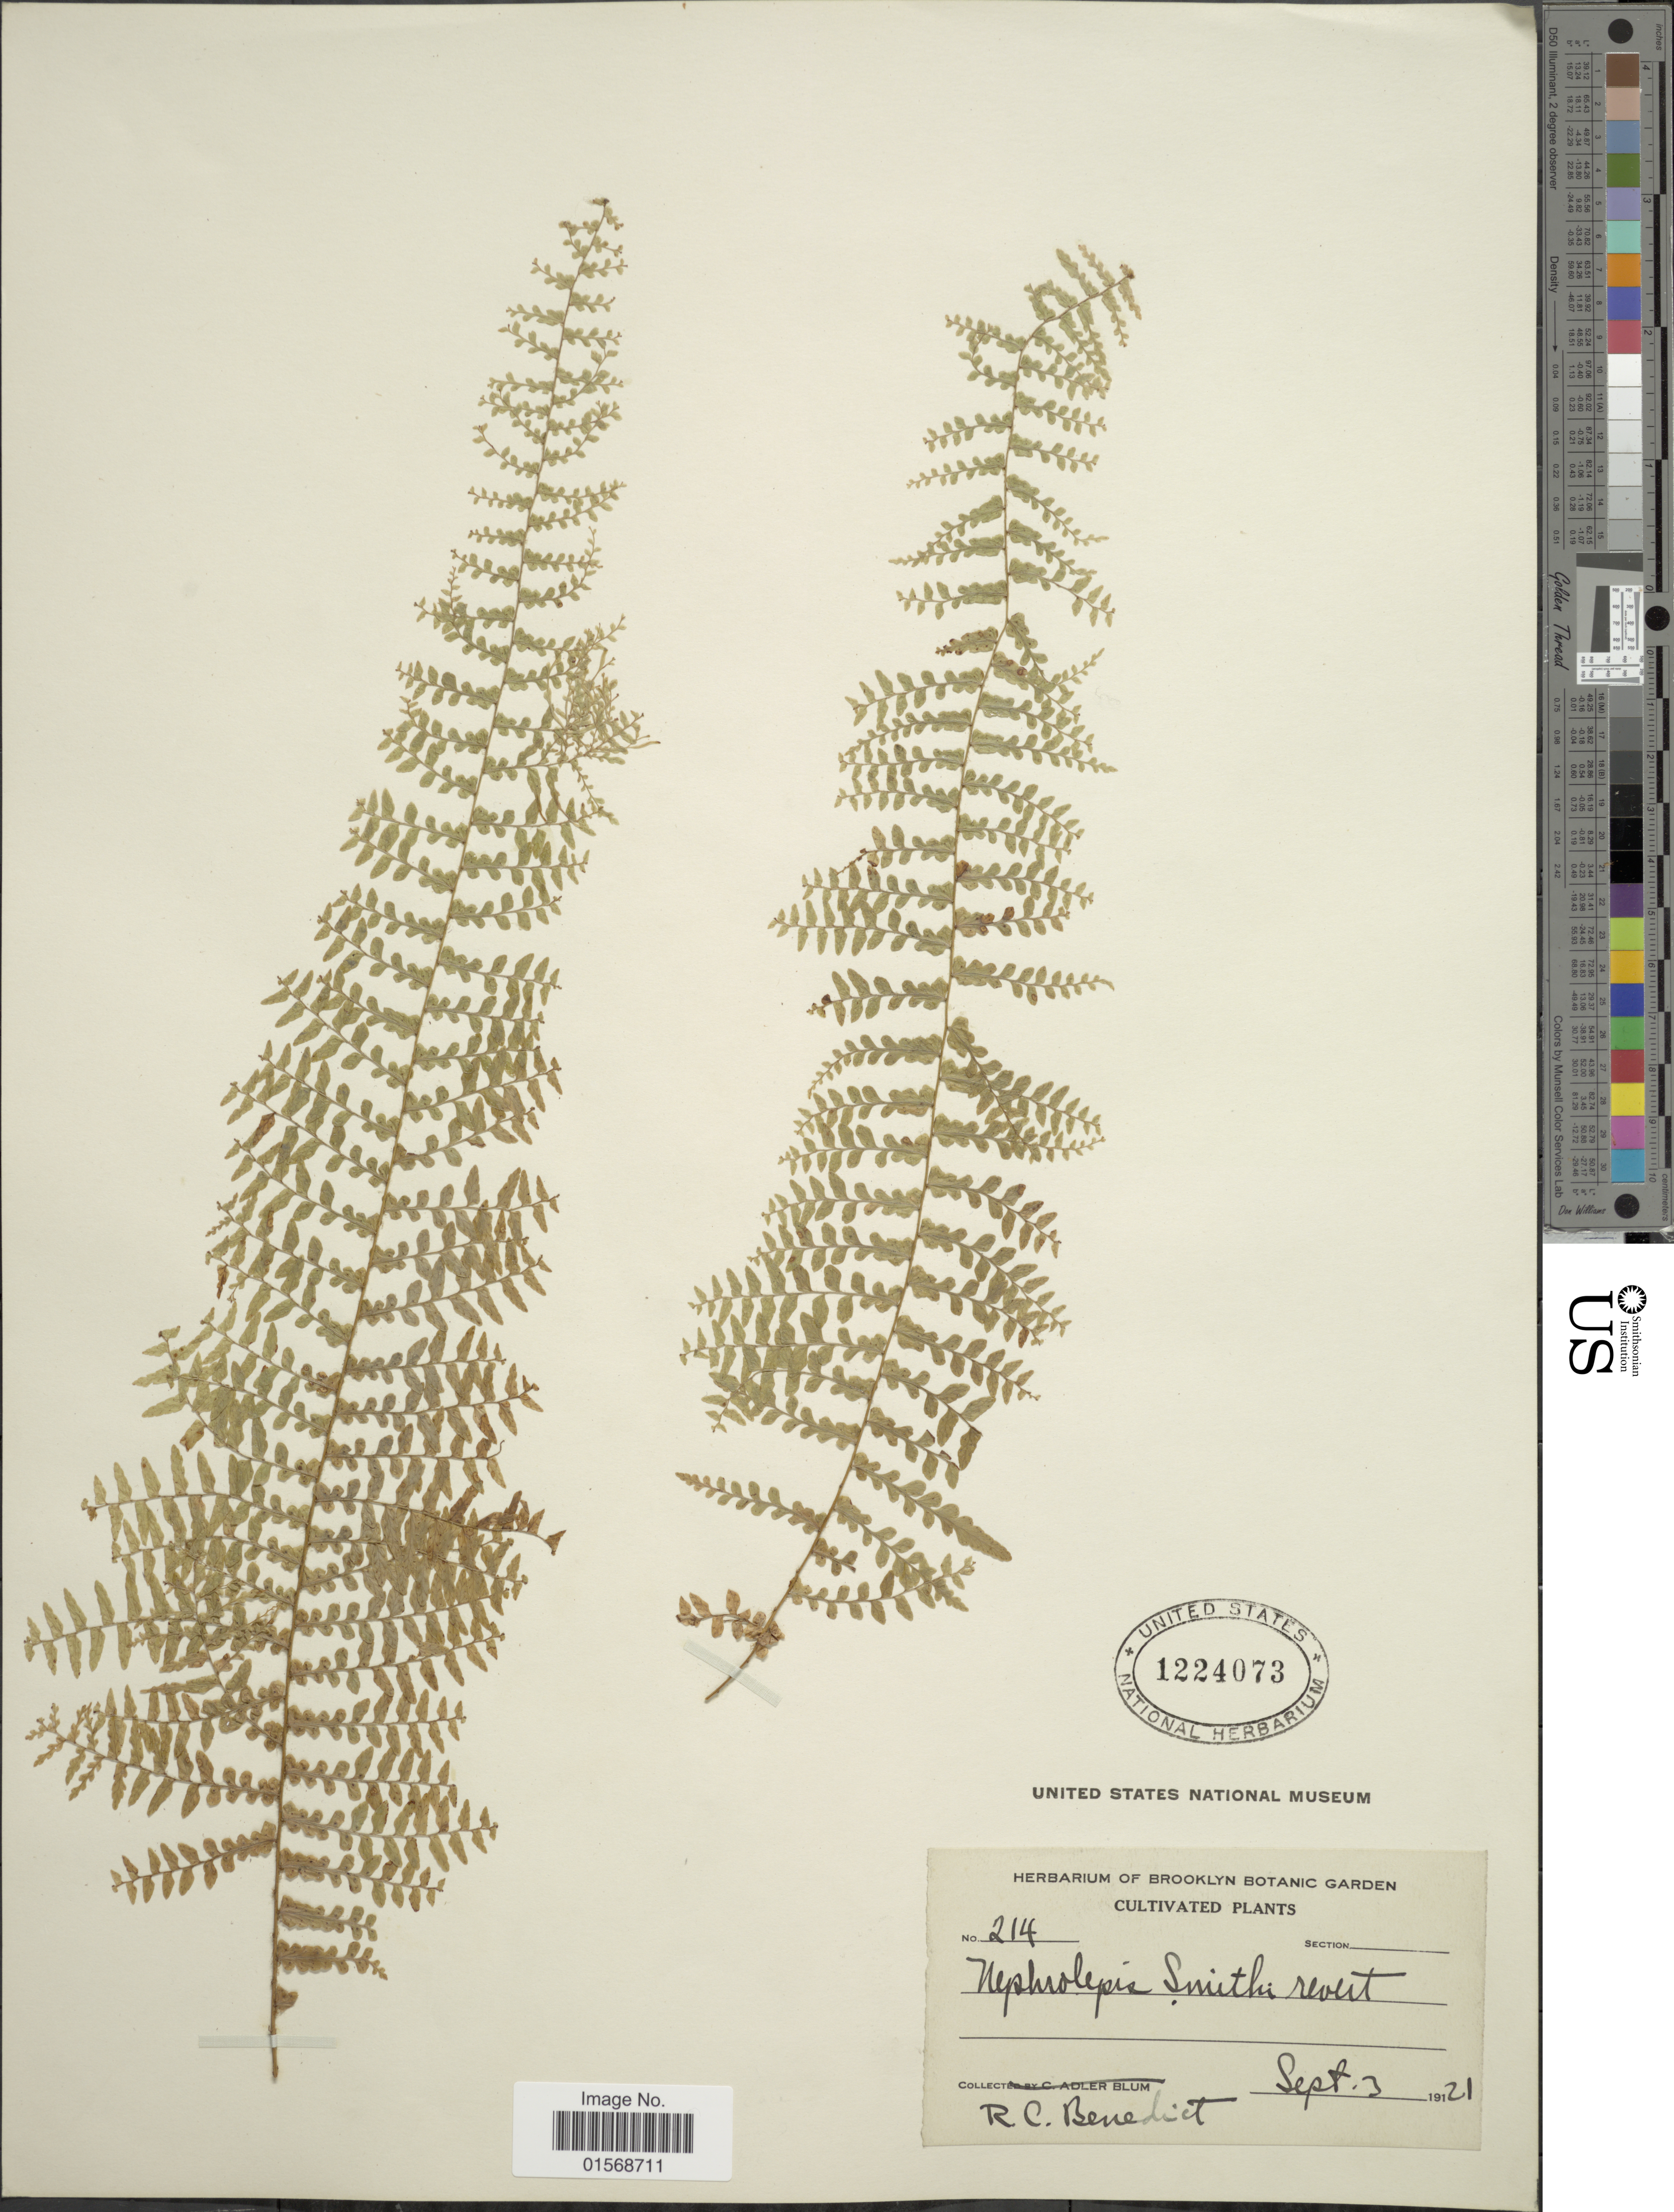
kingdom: Plantae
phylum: Tracheophyta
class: Polypodiopsida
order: Polypodiales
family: Nephrolepidaceae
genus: Nephrolepis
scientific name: Nephrolepis 'Lau'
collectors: R. C. Benedict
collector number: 214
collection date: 1921-09-03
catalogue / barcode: US 1224073